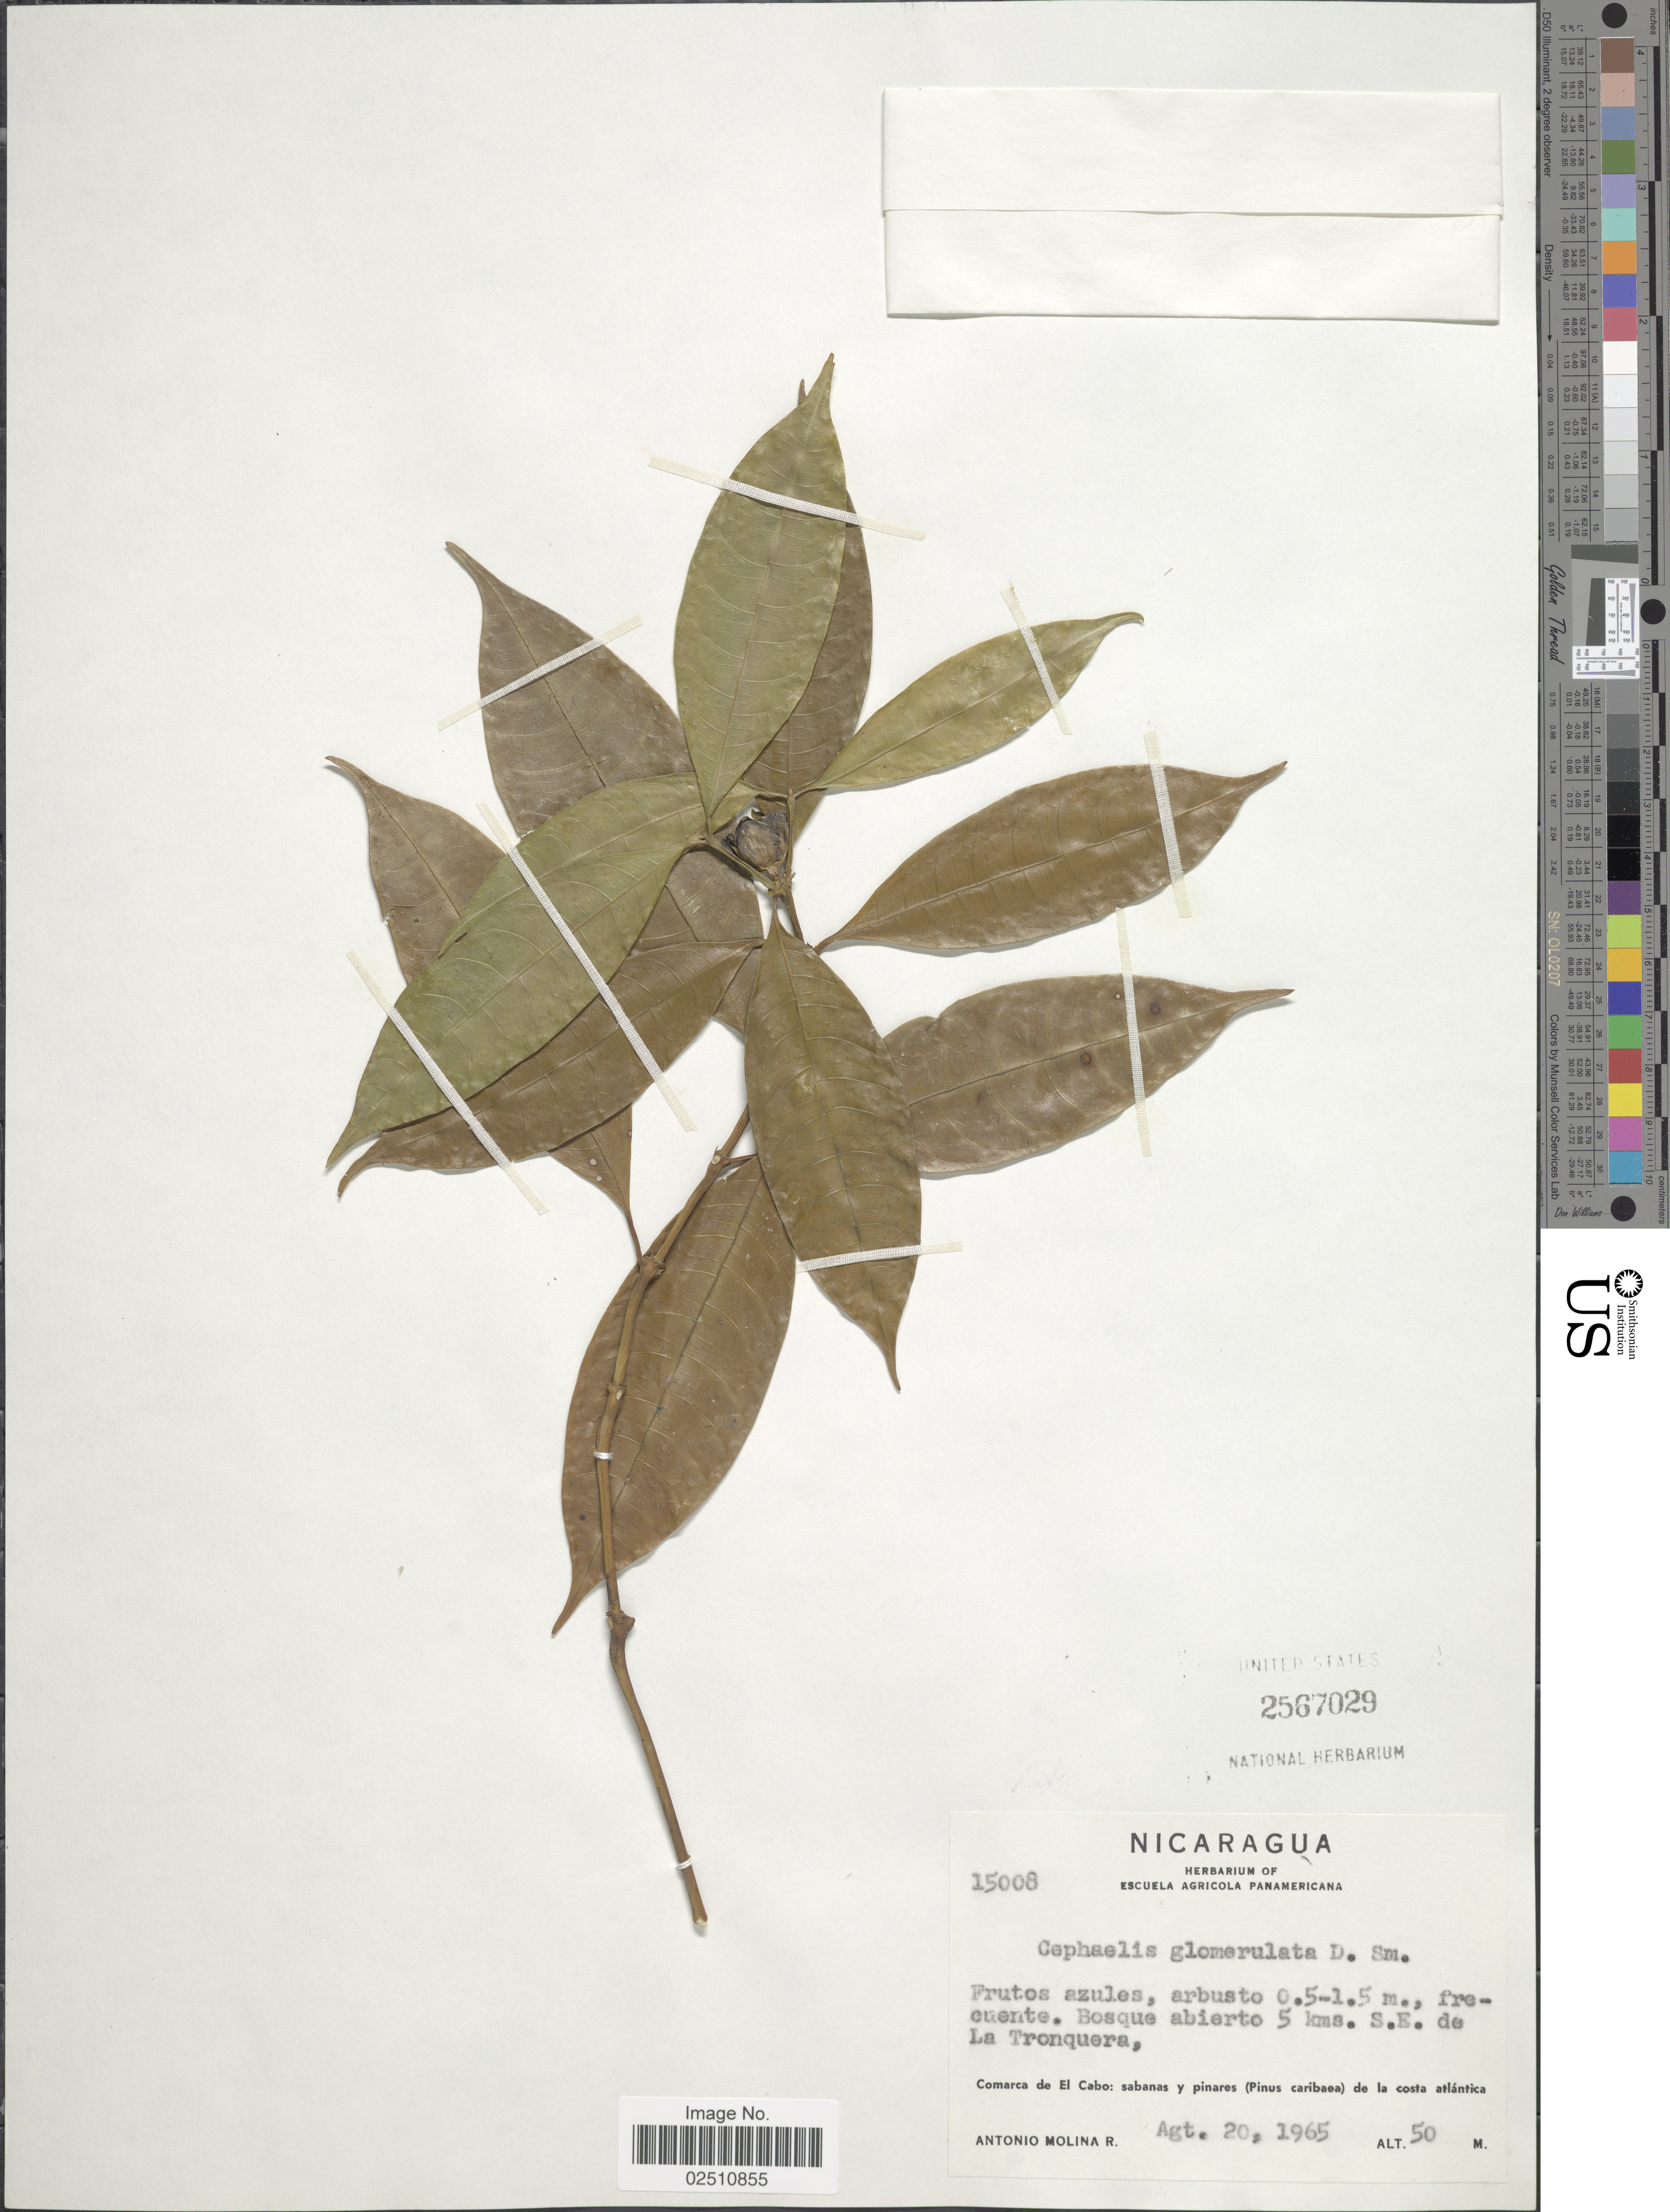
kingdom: Plantae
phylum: Tracheophyta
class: Magnoliopsida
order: Gentianales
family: Rubiaceae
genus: Psychotria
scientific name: Psychotria glomerulata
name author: (Donn. Sm.) Steyerm.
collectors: A. Molina R.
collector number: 15008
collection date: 1965-08-20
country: Nicaragua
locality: Bosque abierto 5 kms. S.E. de La Tronquera, Comarca de El Cabo: sabanas y pinares (Pinus caribaea) de la costa atlántica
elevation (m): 50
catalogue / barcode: US 2567029